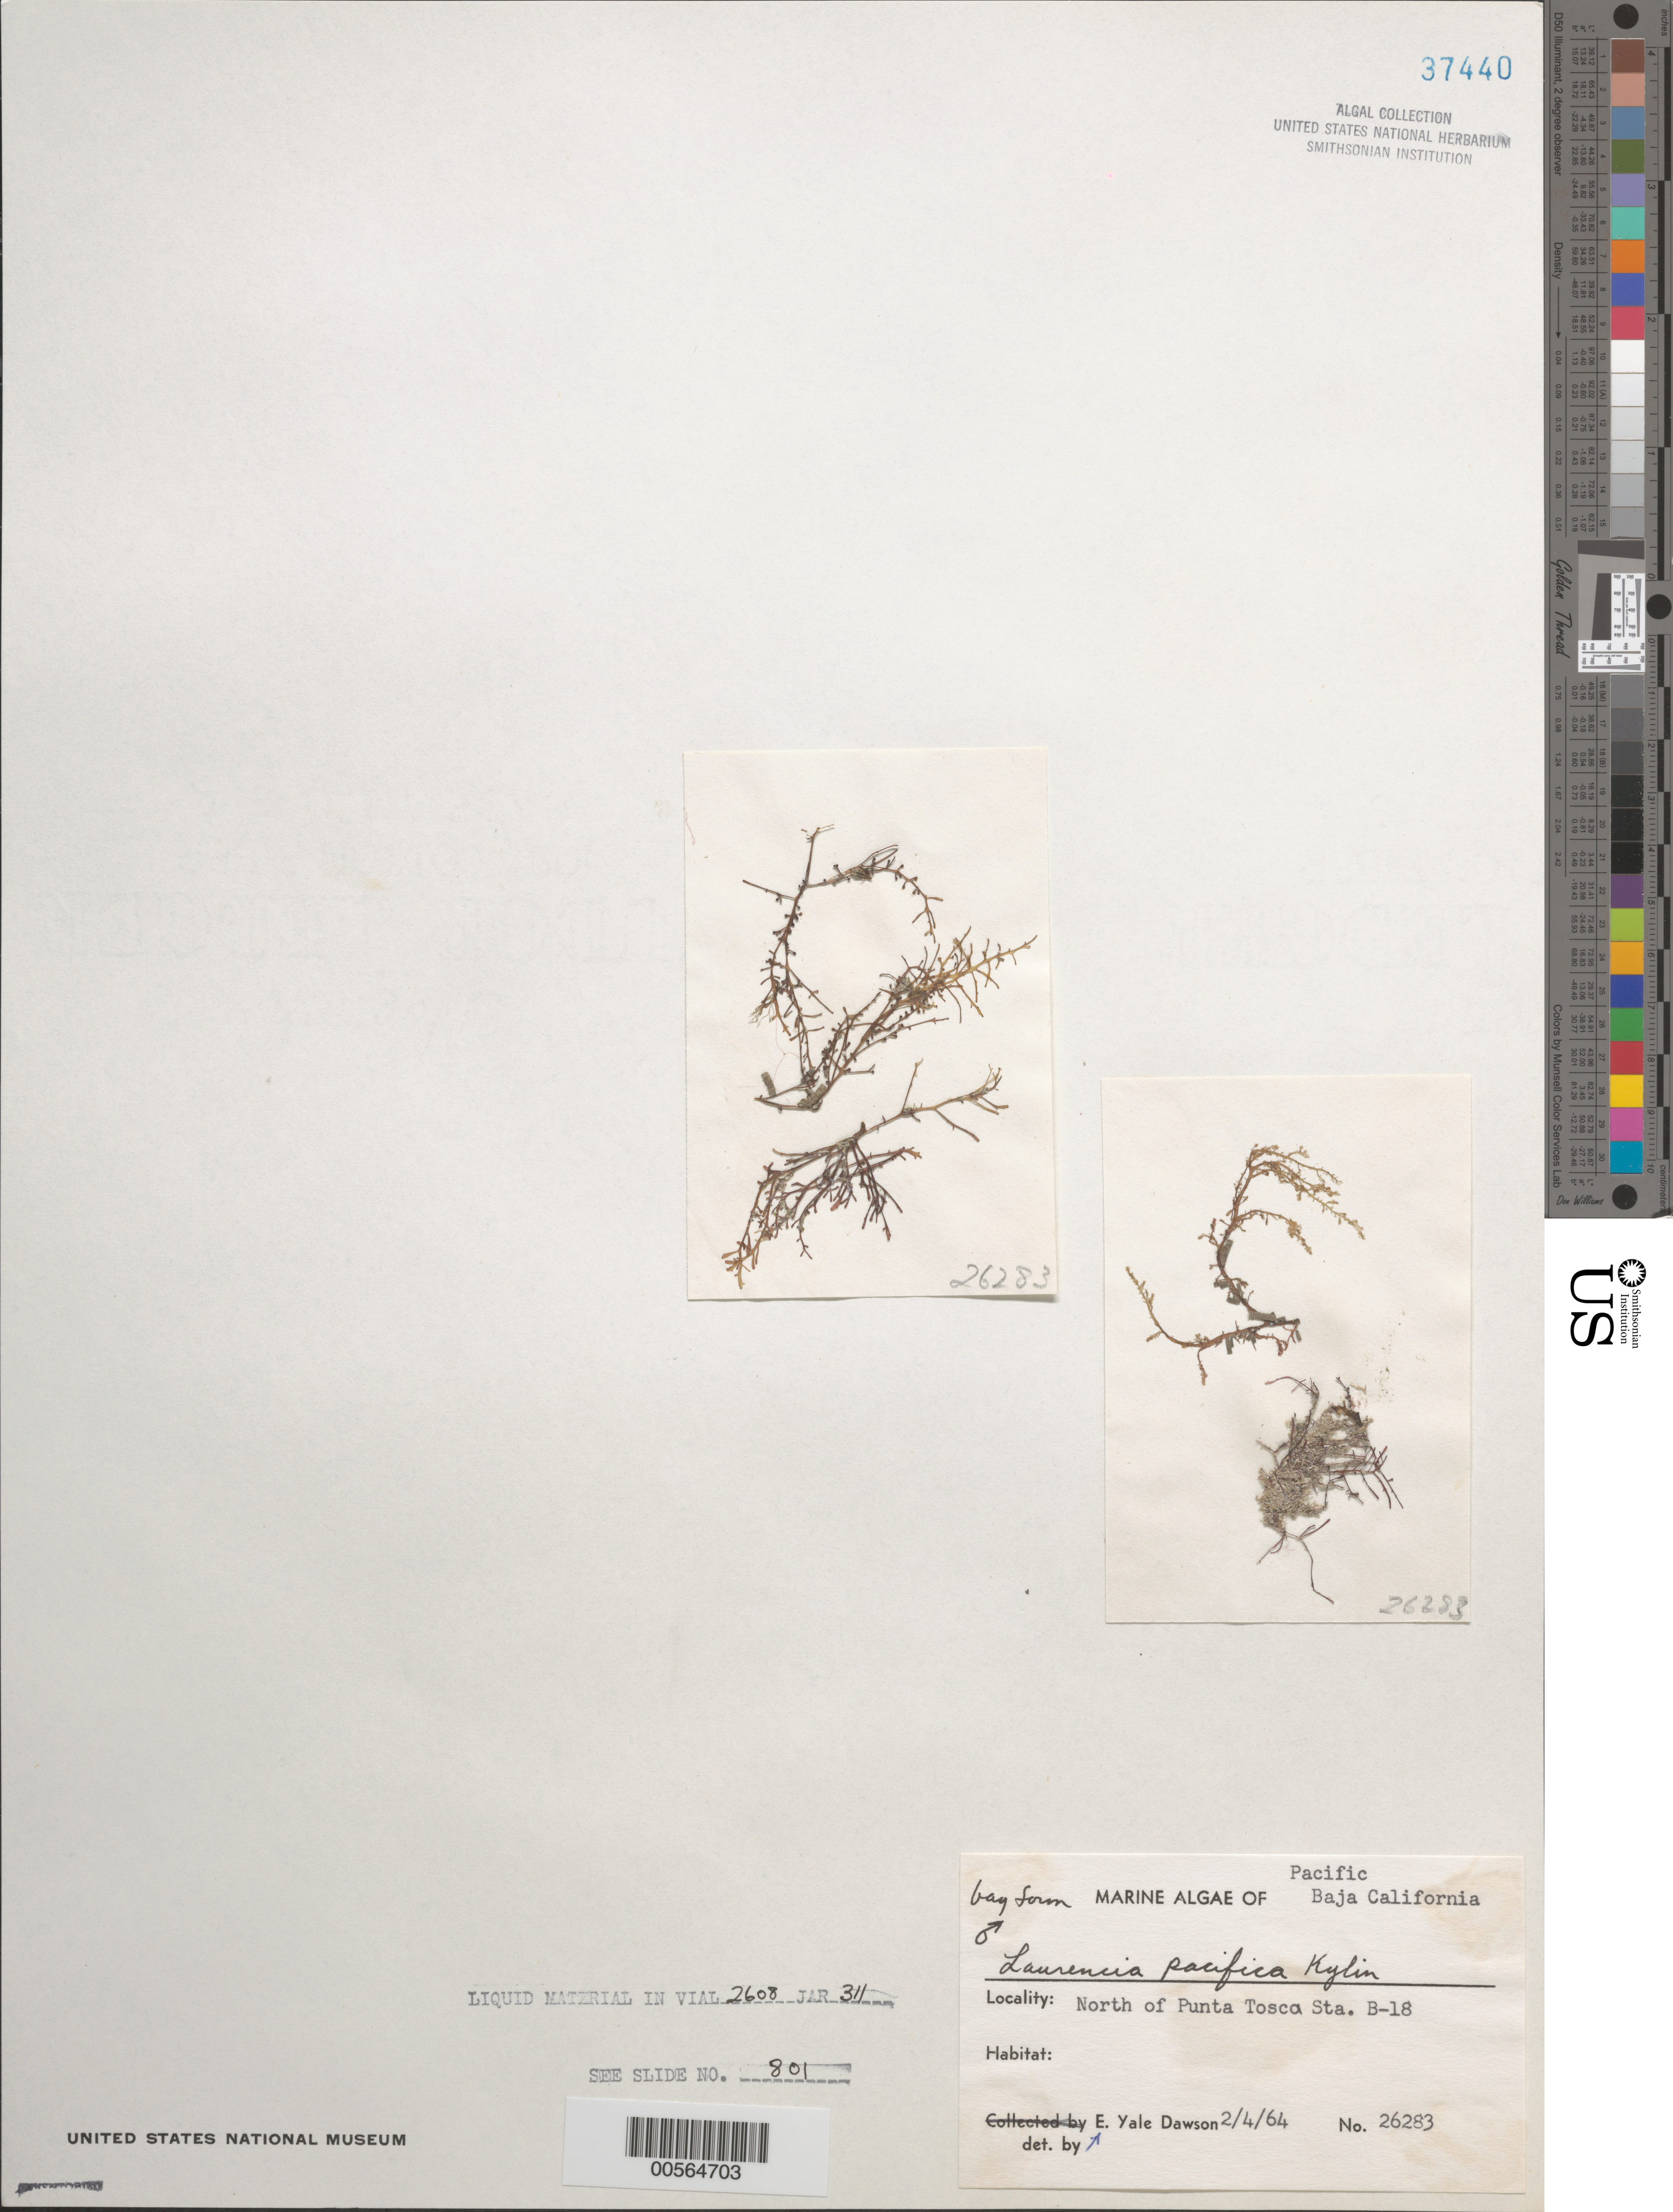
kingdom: Plantae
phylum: Rhodophyta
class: Florideophyceae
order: Ceramiales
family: Rhodomelaceae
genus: Laurencia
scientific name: Laurencia pacifica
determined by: Dawson, E. Y.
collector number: EYD 26283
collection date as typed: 04 Feb 1964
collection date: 1964-02-04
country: Mexico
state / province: Baja California Sur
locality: North of Punta Tosca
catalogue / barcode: US 37440